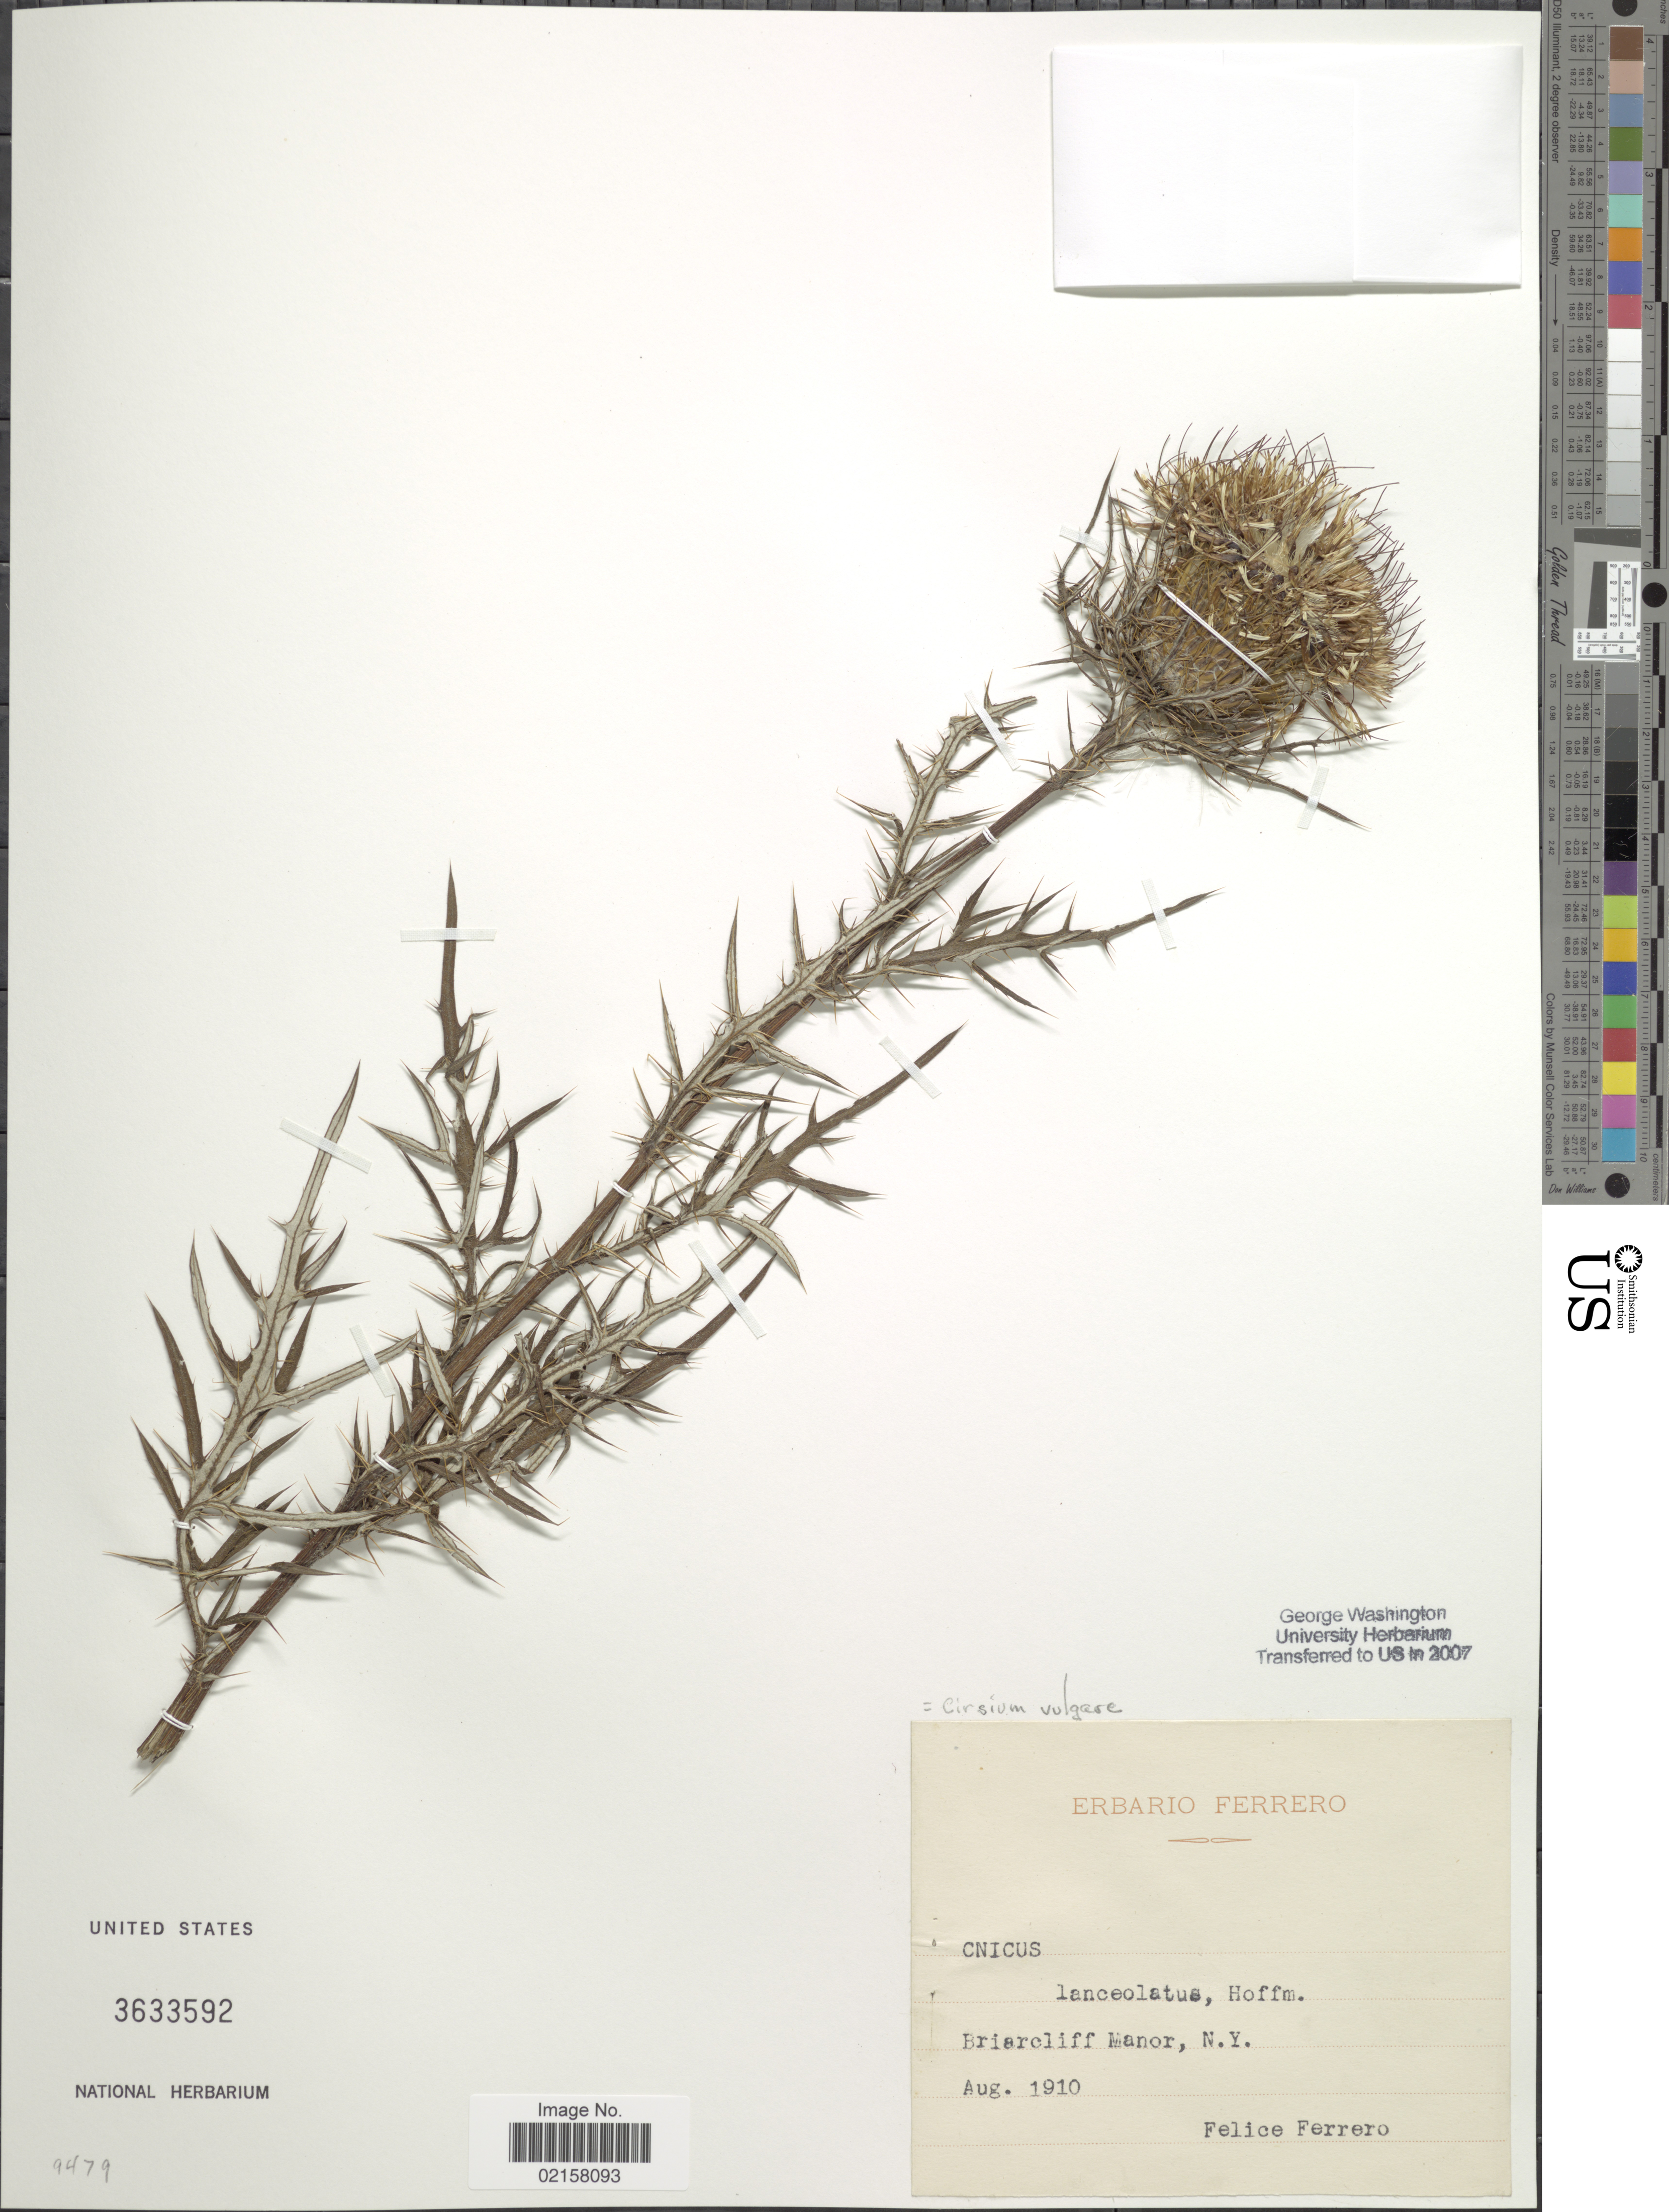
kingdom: Plantae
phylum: Tracheophyta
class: Magnoliopsida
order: Asterales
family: Asteraceae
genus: Cirsium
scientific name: Cirsium vulgare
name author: (Savi) Ten.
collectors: F. Ferrero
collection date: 1910-08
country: United States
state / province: New York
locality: Briarcliff Manor.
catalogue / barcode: US 3633592